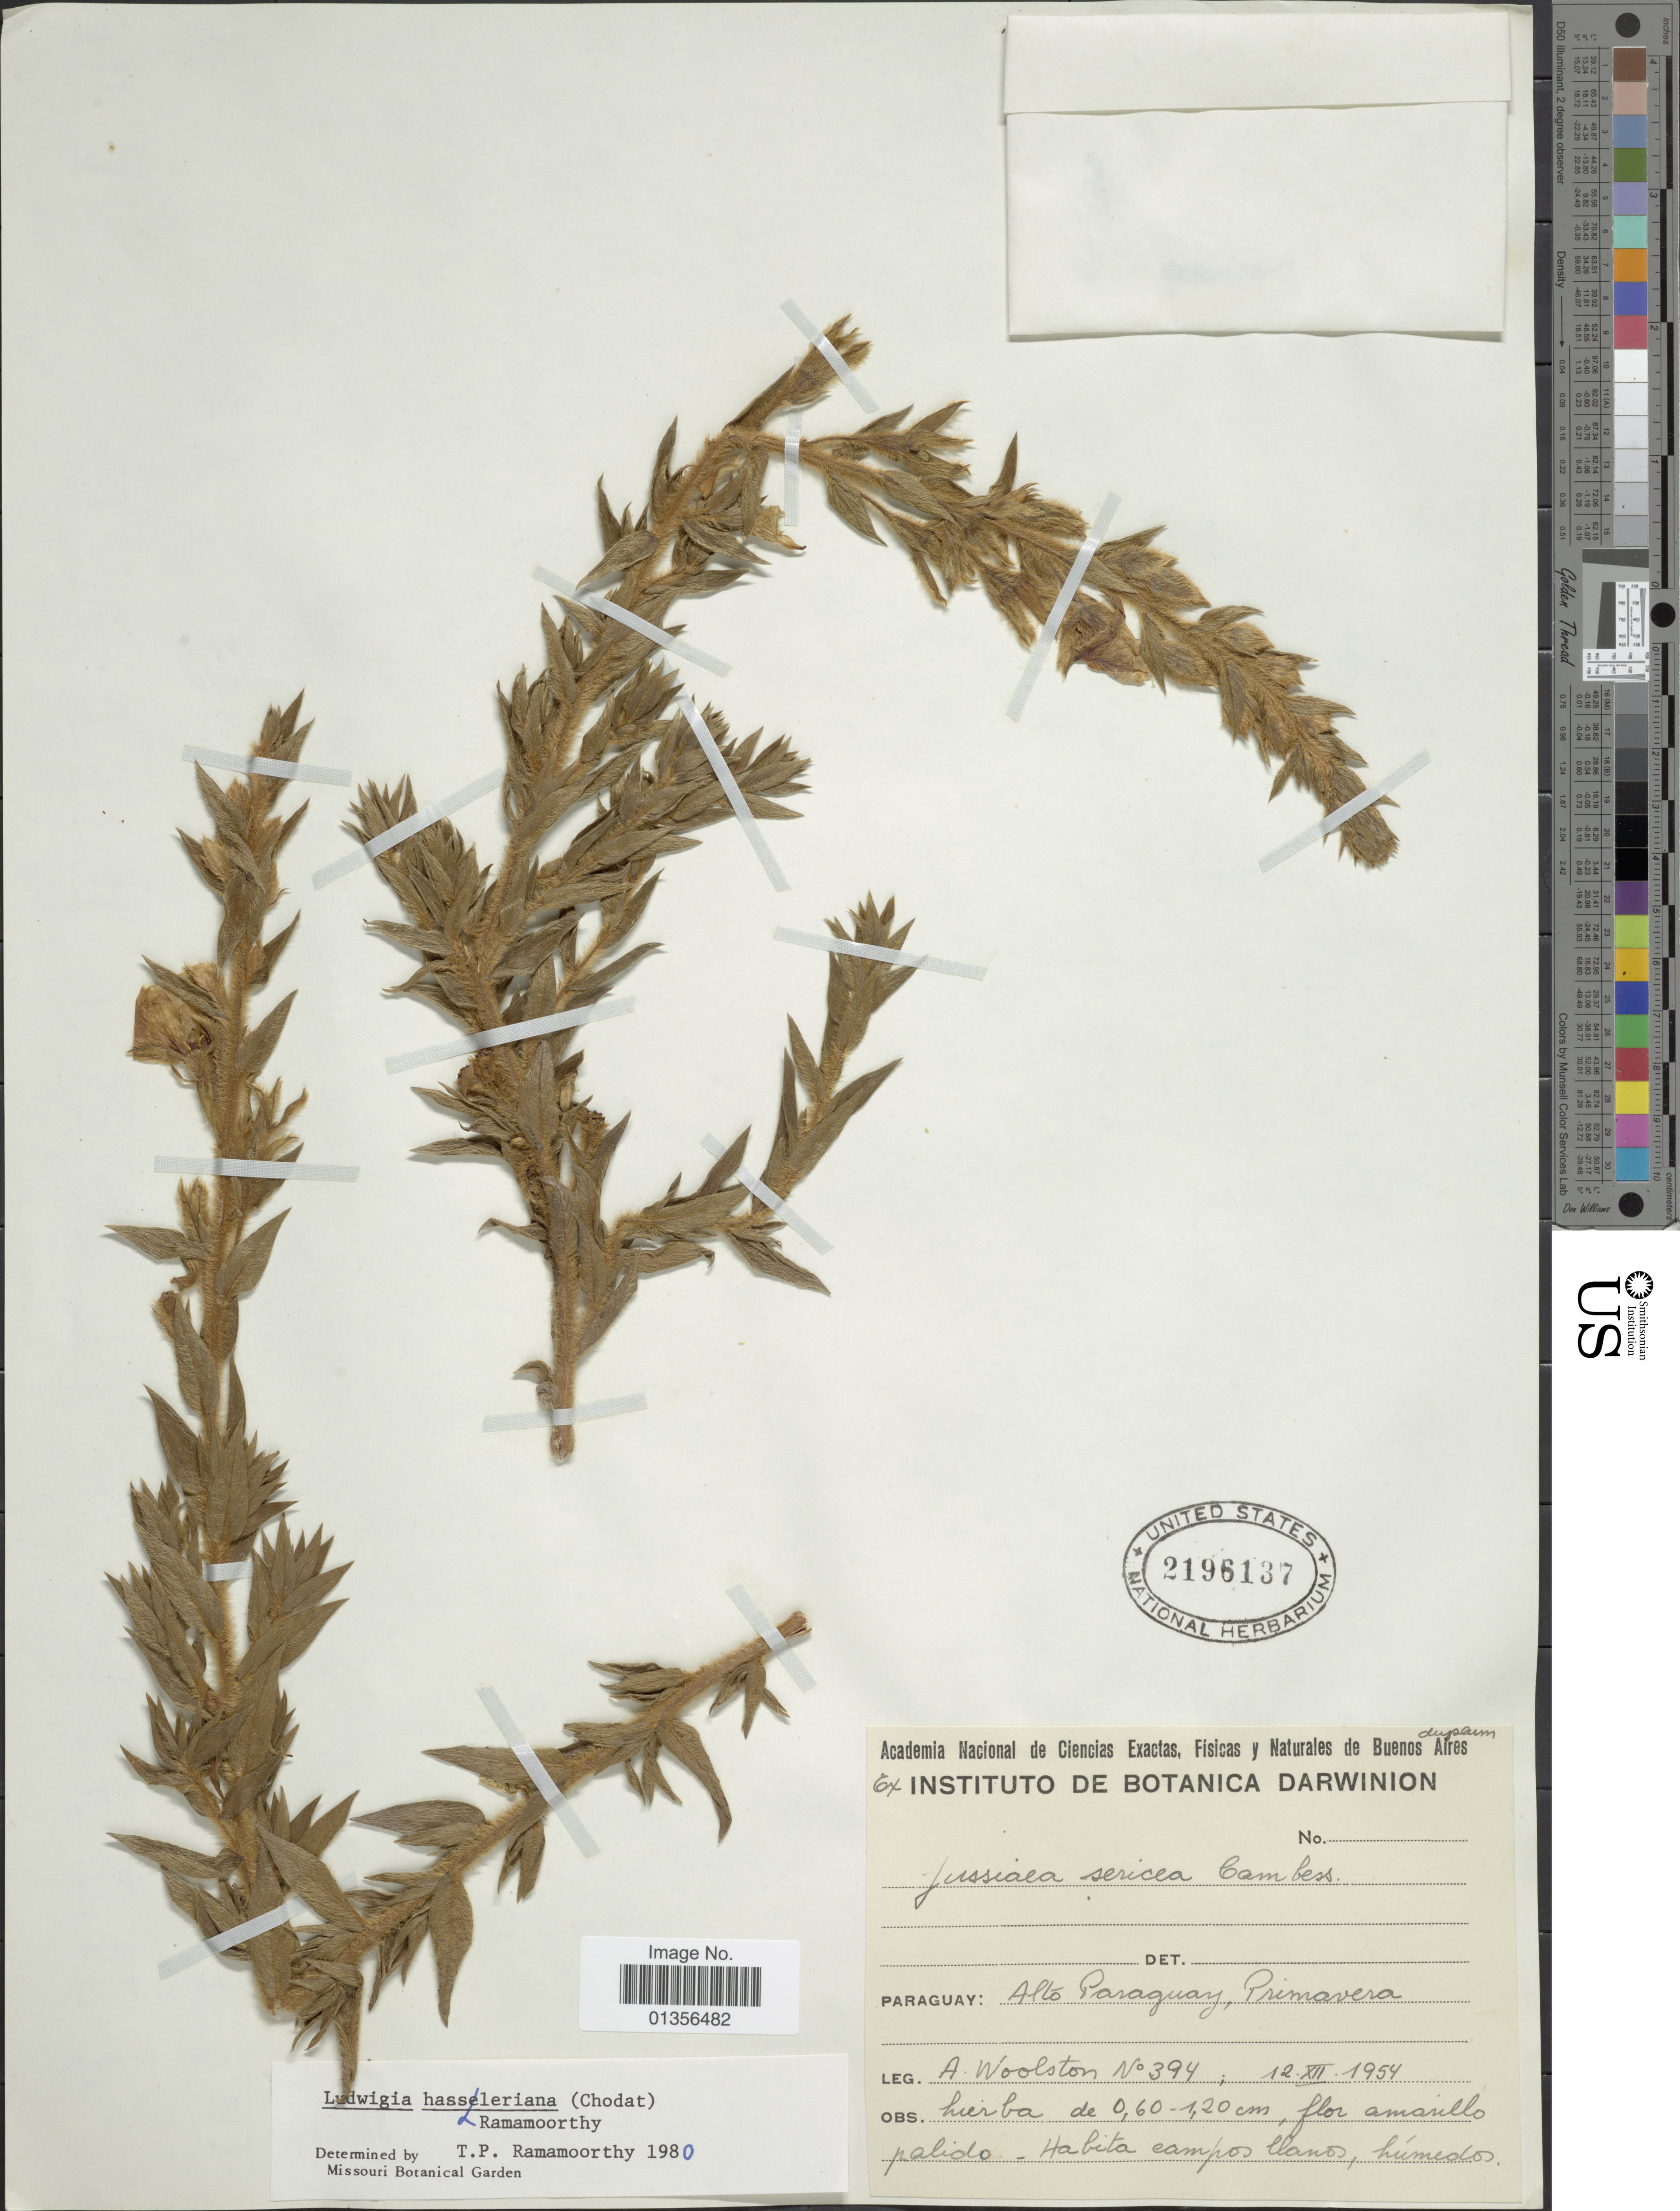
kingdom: Plantae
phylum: Tracheophyta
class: Magnoliopsida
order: Myrtales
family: Onagraceae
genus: Ludwigia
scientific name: Ludwigia hassleriana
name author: (Chodat) Ramamoorthy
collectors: A. L. Woolston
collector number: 394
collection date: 1954-12-12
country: Paraguay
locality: Alto Paraguay, Primavera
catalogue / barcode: US 2196137